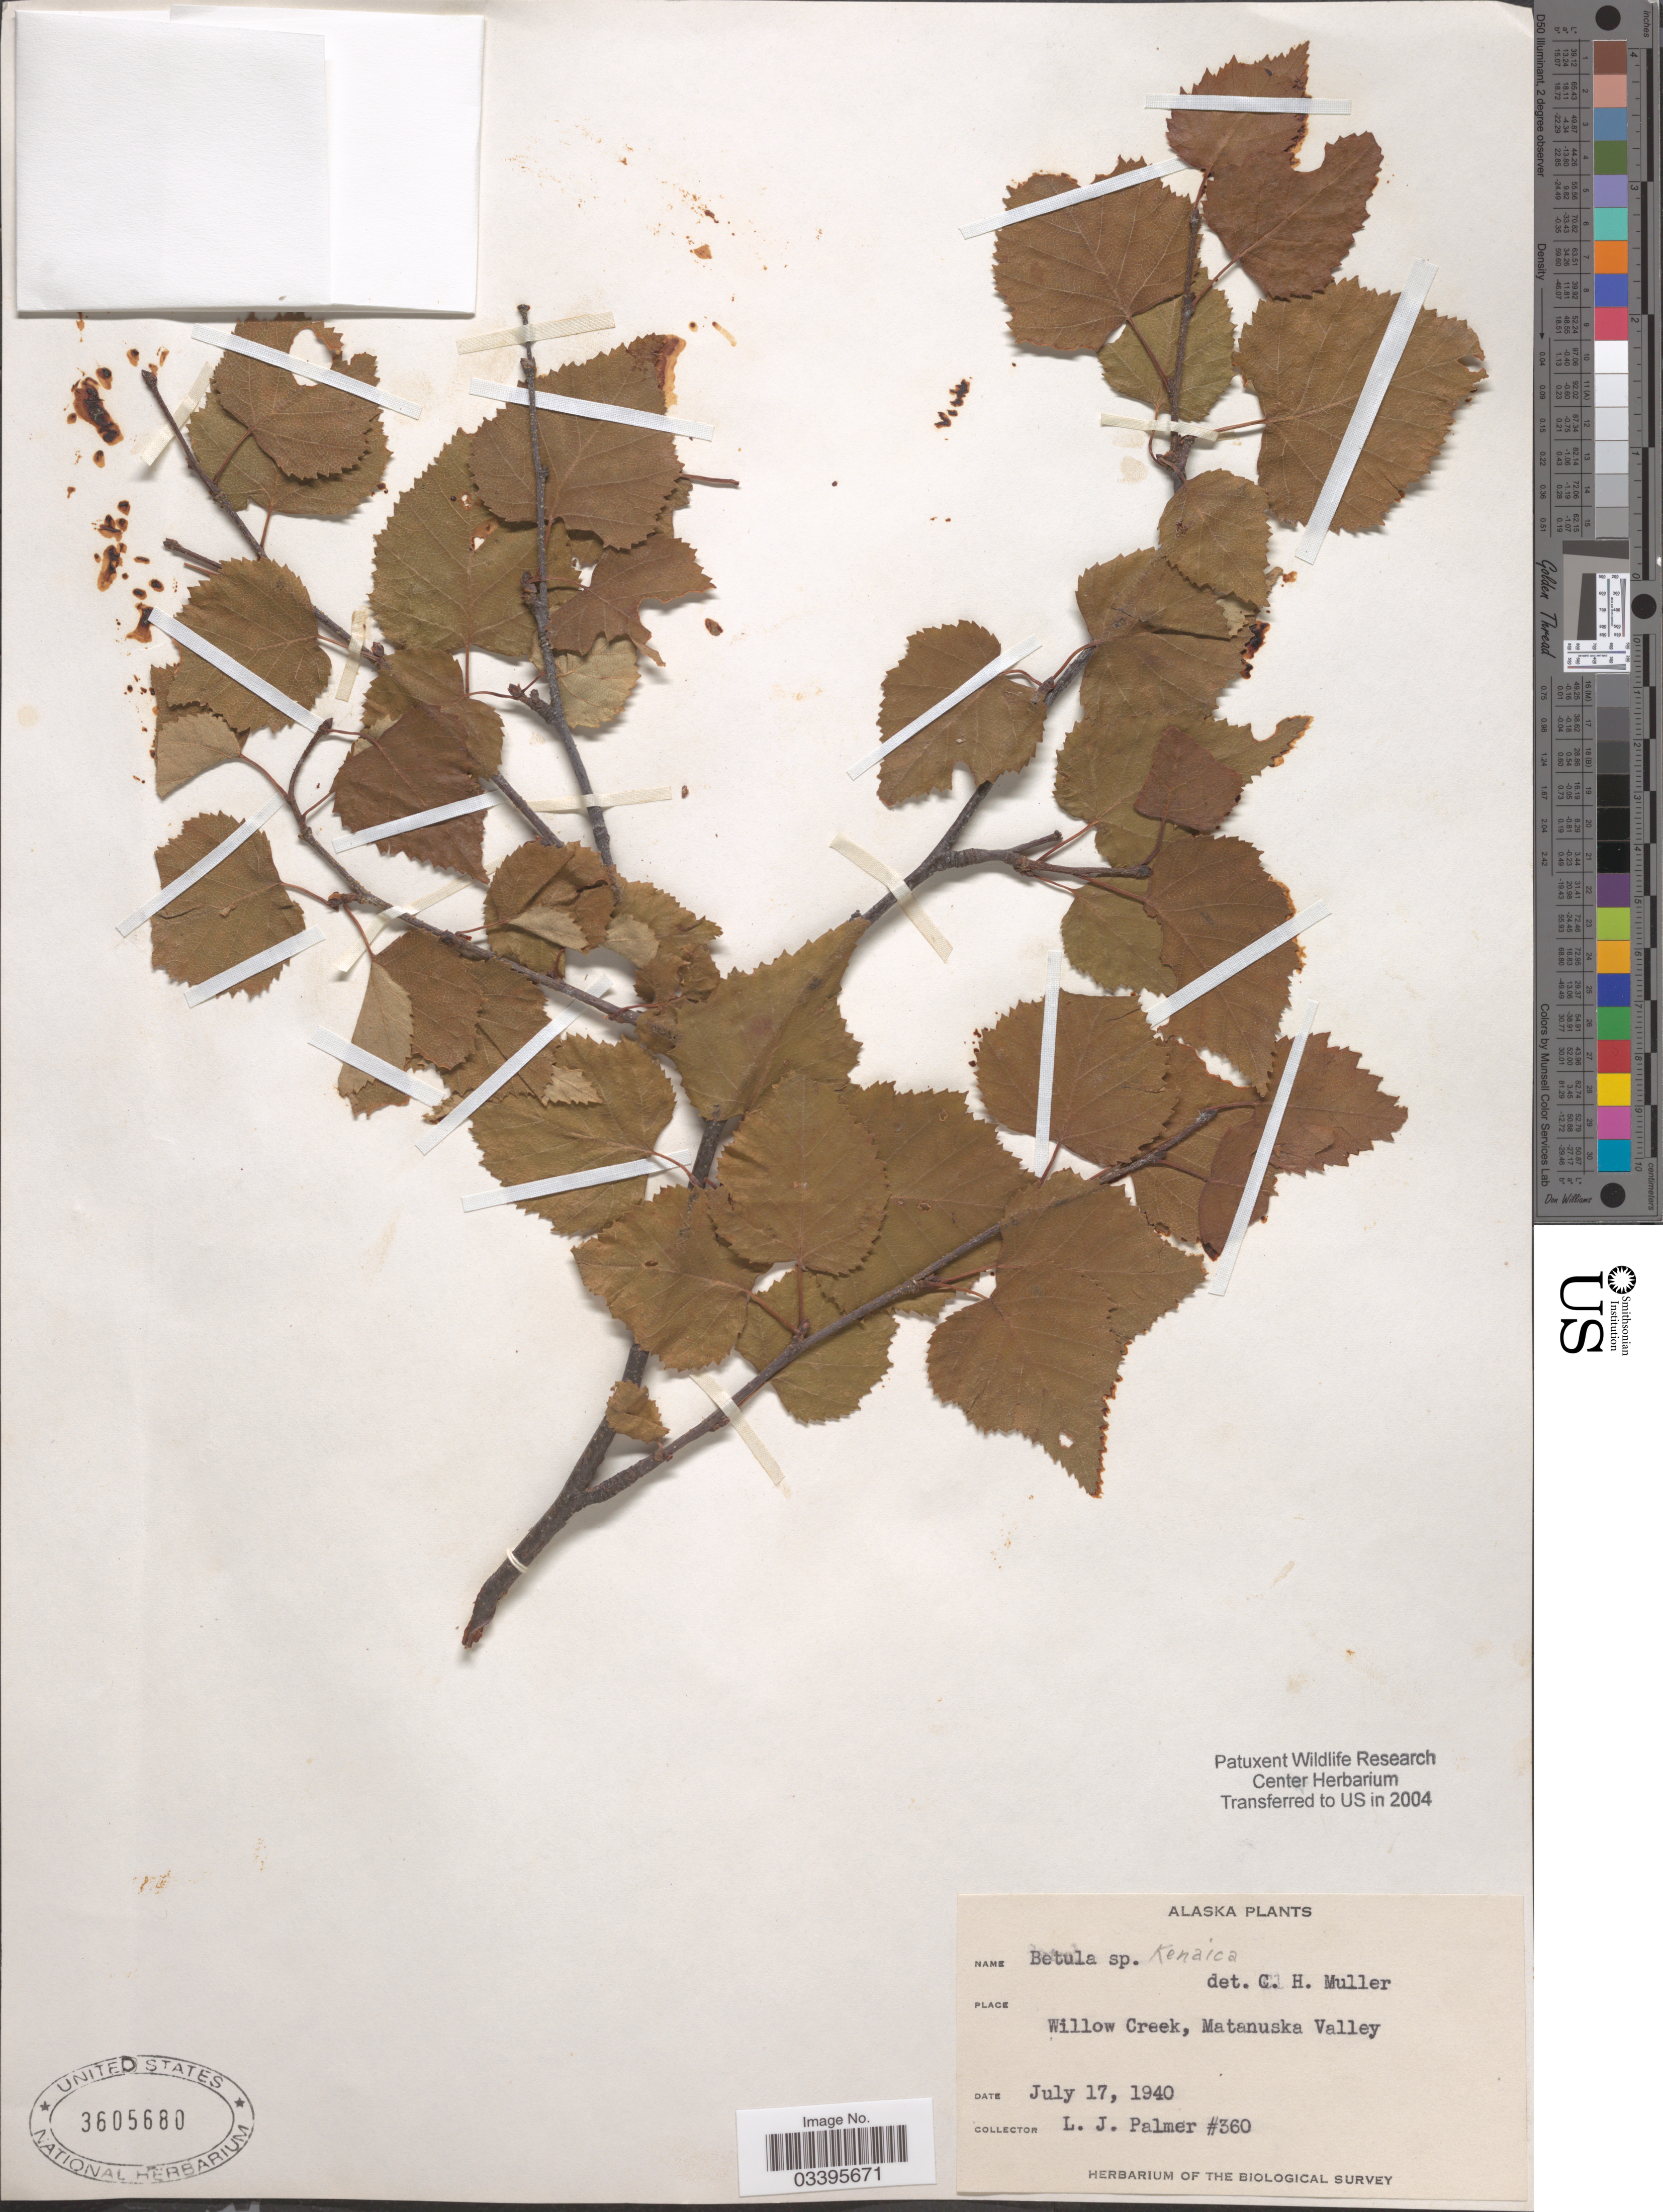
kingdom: Plantae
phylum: Tracheophyta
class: Magnoliopsida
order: Fagales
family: Betulaceae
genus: Betula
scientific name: Betula kenaica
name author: W.H. Evans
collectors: L. J. Palmer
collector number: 360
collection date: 1940-07-17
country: United States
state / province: Alaska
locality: Willow Creek, Matanuska Valley.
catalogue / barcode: US 3605680